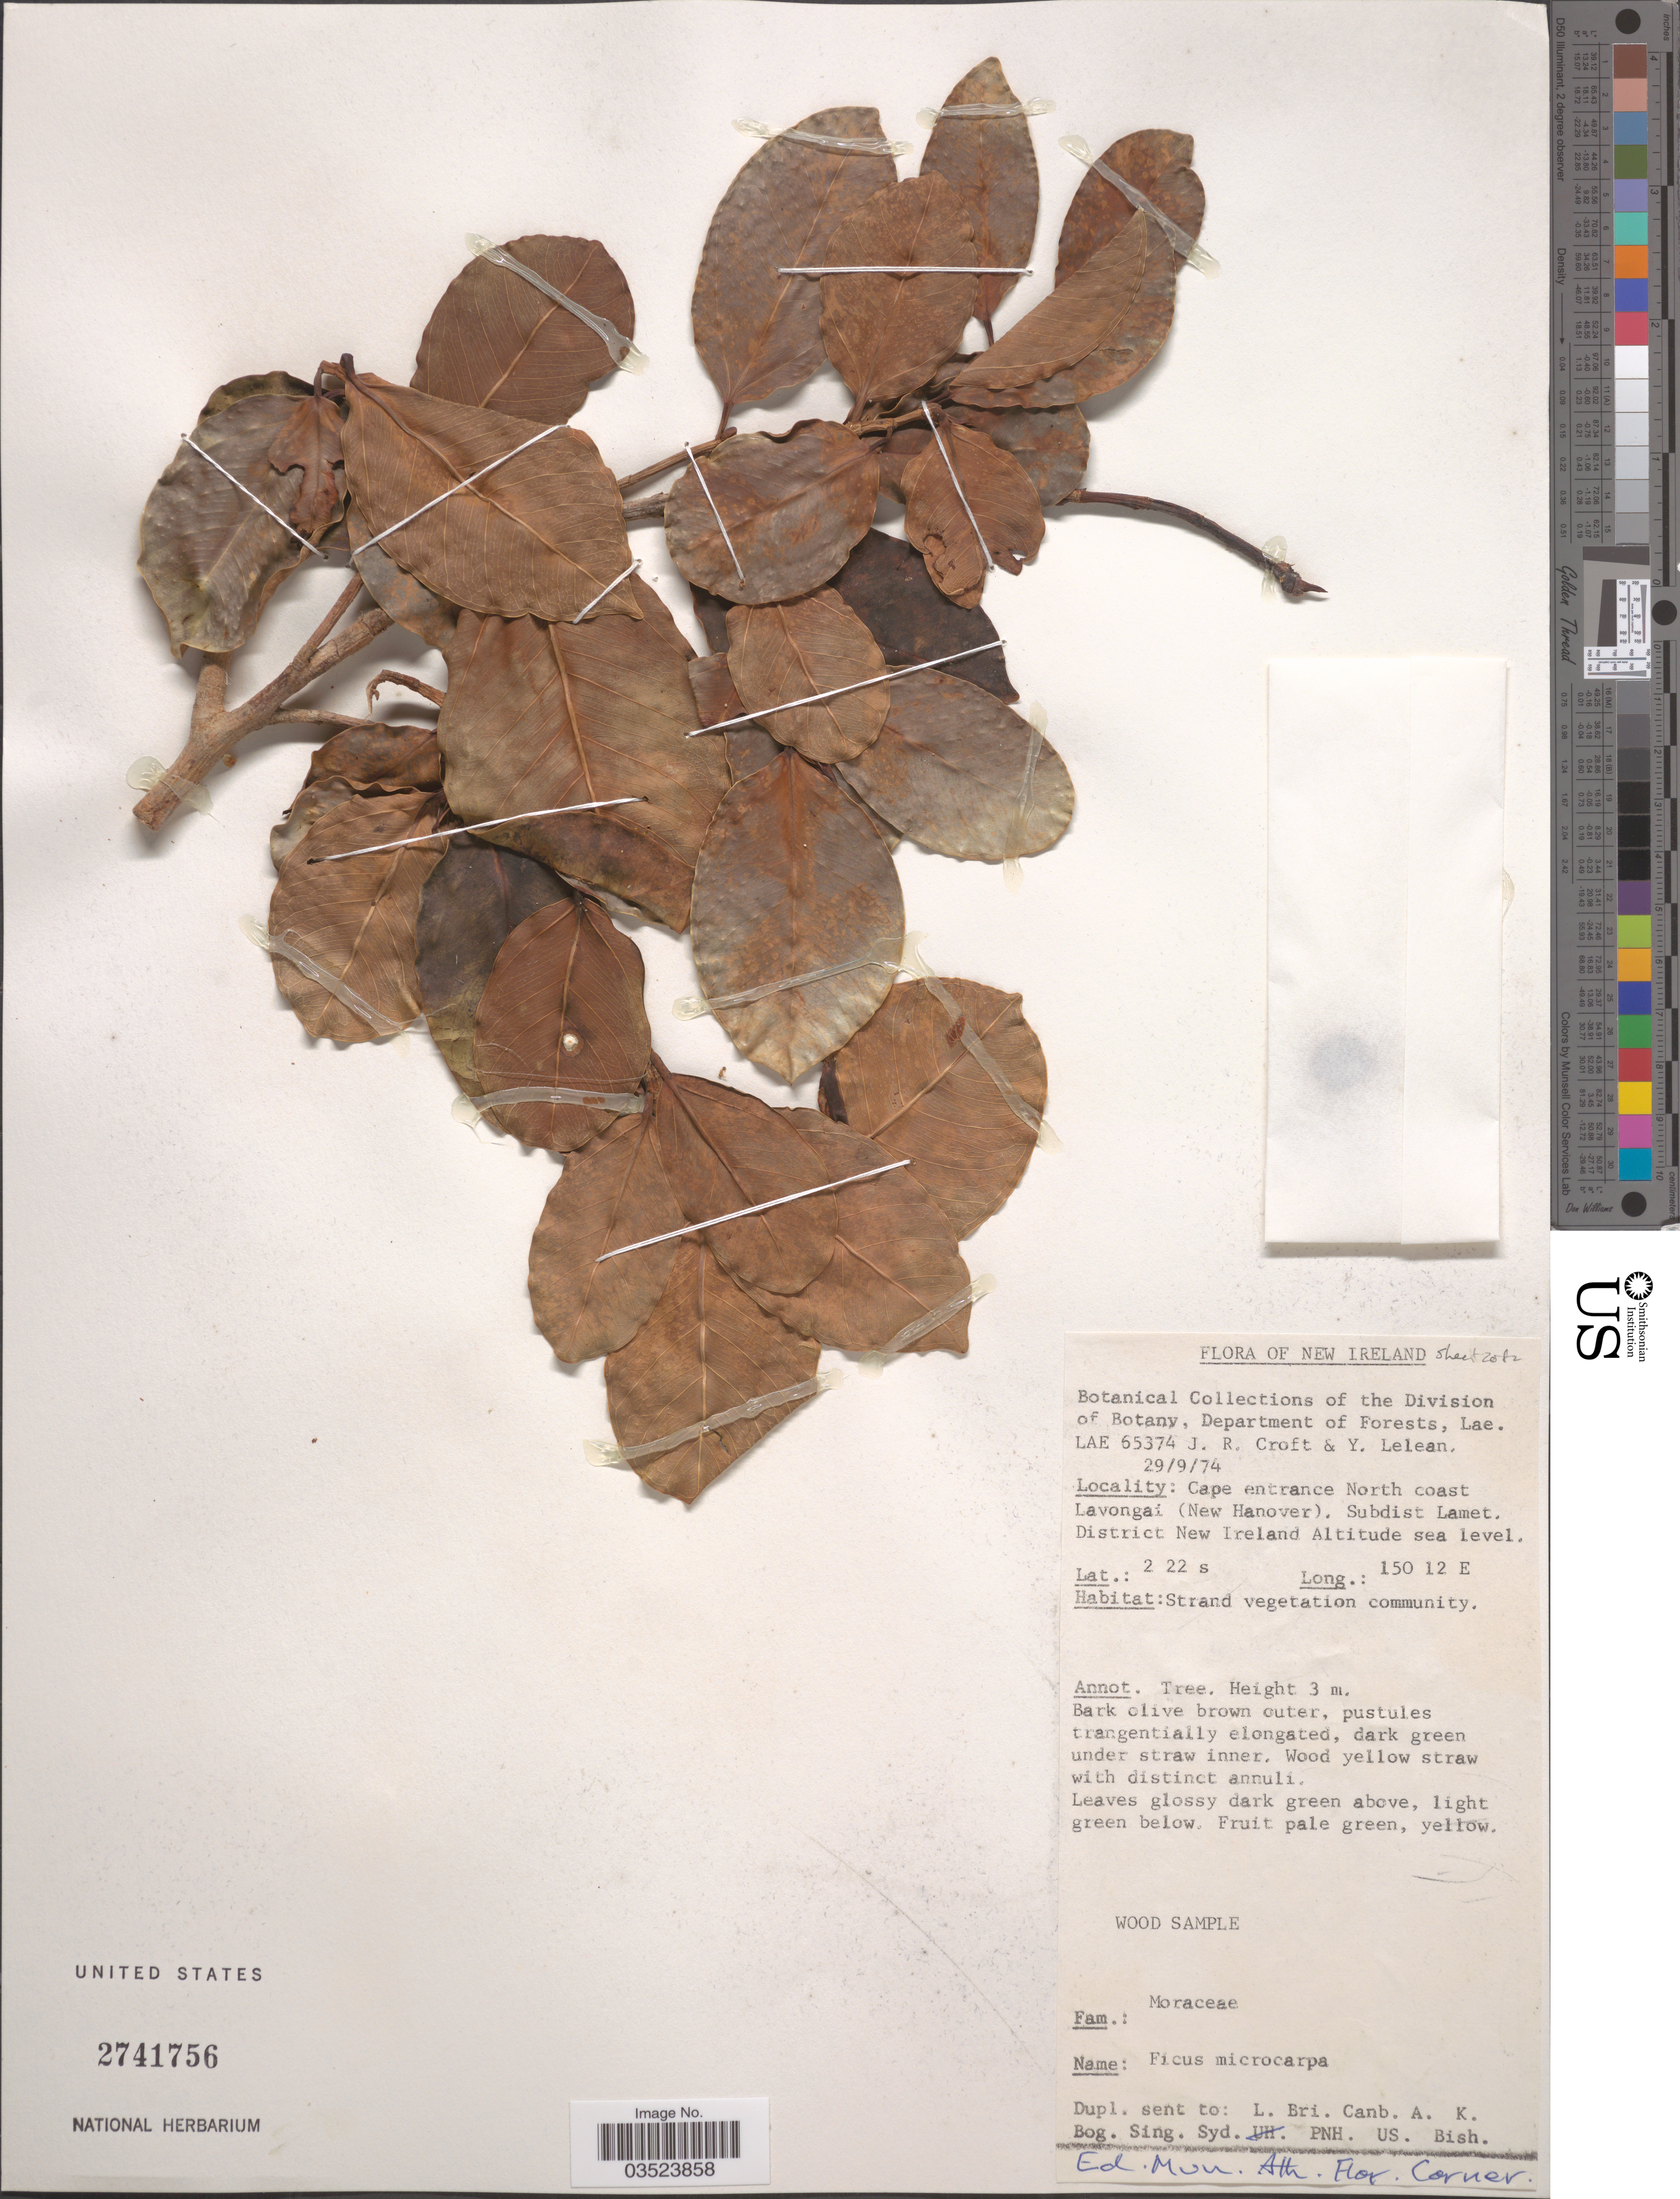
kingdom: Plantae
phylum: Tracheophyta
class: Magnoliopsida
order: Rosales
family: Moraceae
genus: Ficus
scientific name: Ficus microcarpa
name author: L. f.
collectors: J. R. Croft & Y. Lelean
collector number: LAE65374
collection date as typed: Transcribed d/m/y: 29/9/74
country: Papua New Guinea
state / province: New Ireland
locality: Cape entrance North coast Lavongai (New Hanover). Subdist Lamet. District New Ireland.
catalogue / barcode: US 2741756